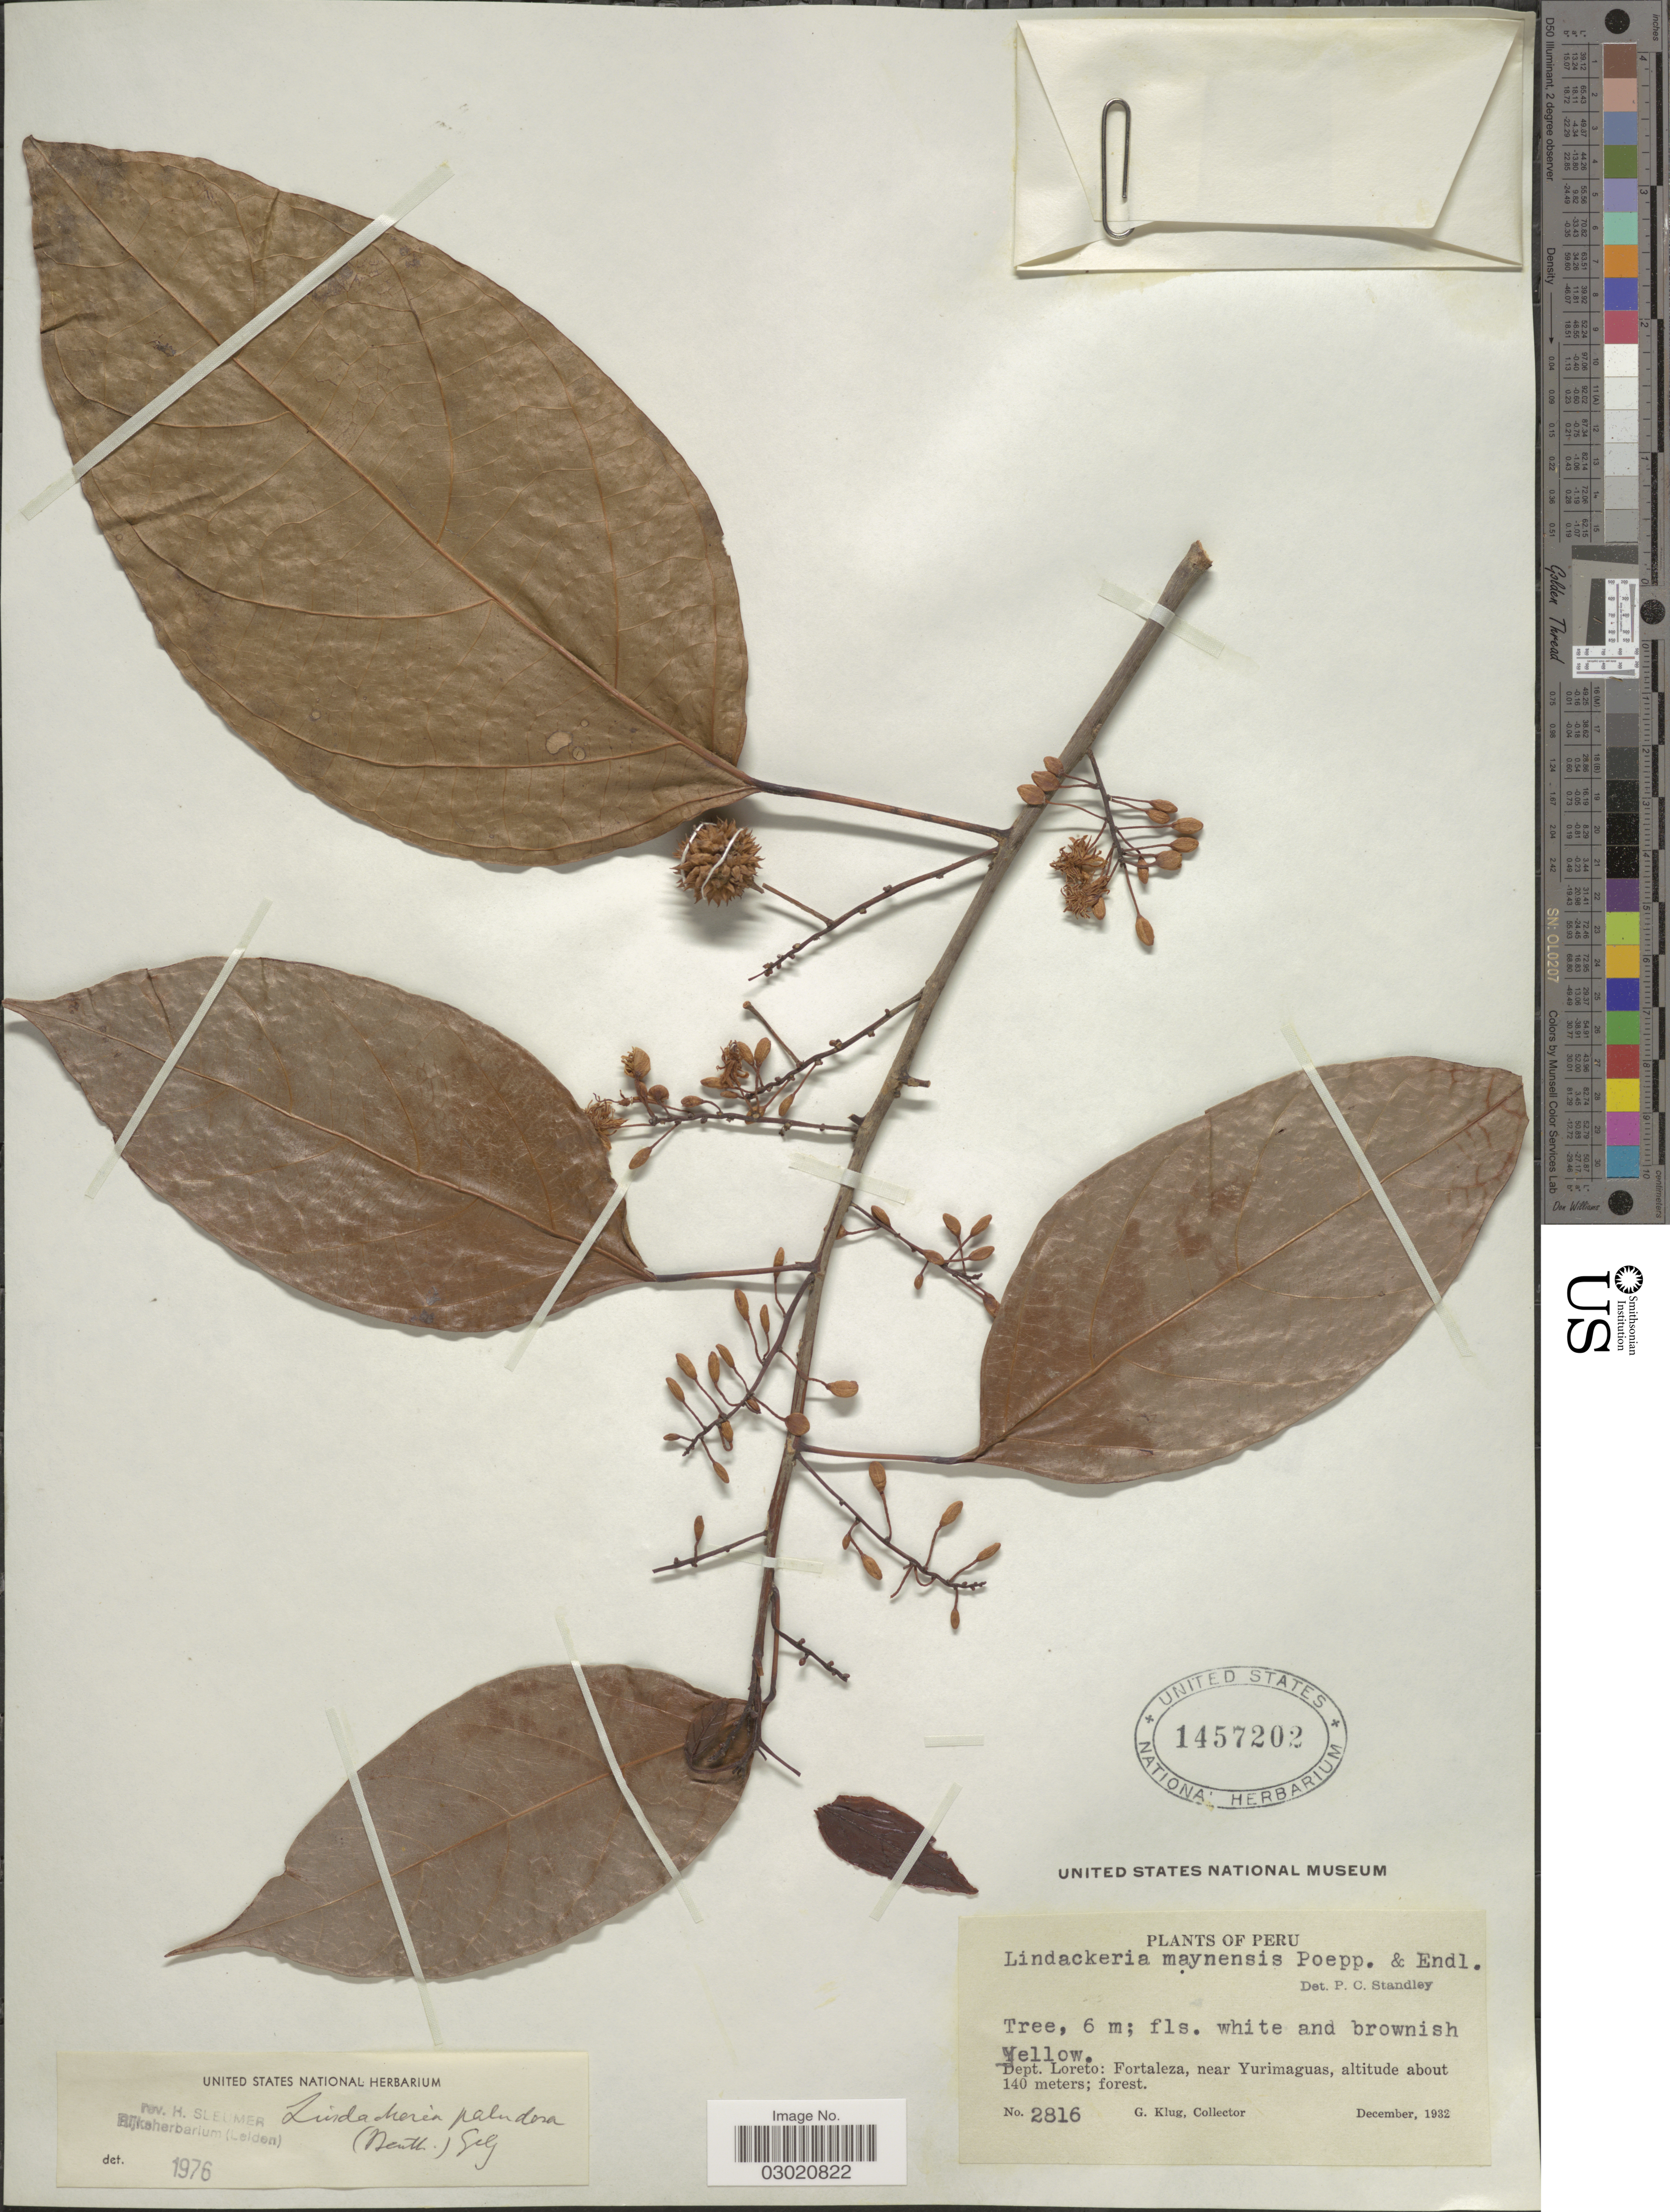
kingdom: Plantae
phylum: Tracheophyta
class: Magnoliopsida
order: Malpighiales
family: Achariaceae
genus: Lindackeria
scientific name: Lindackeria paludosa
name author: (Benth.) Gilg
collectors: G. Klug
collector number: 2816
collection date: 1932-12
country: Peru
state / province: Loreto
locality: Dept. Loreto: Fortaleza, near Yurimaguas.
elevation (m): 140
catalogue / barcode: US 1457202